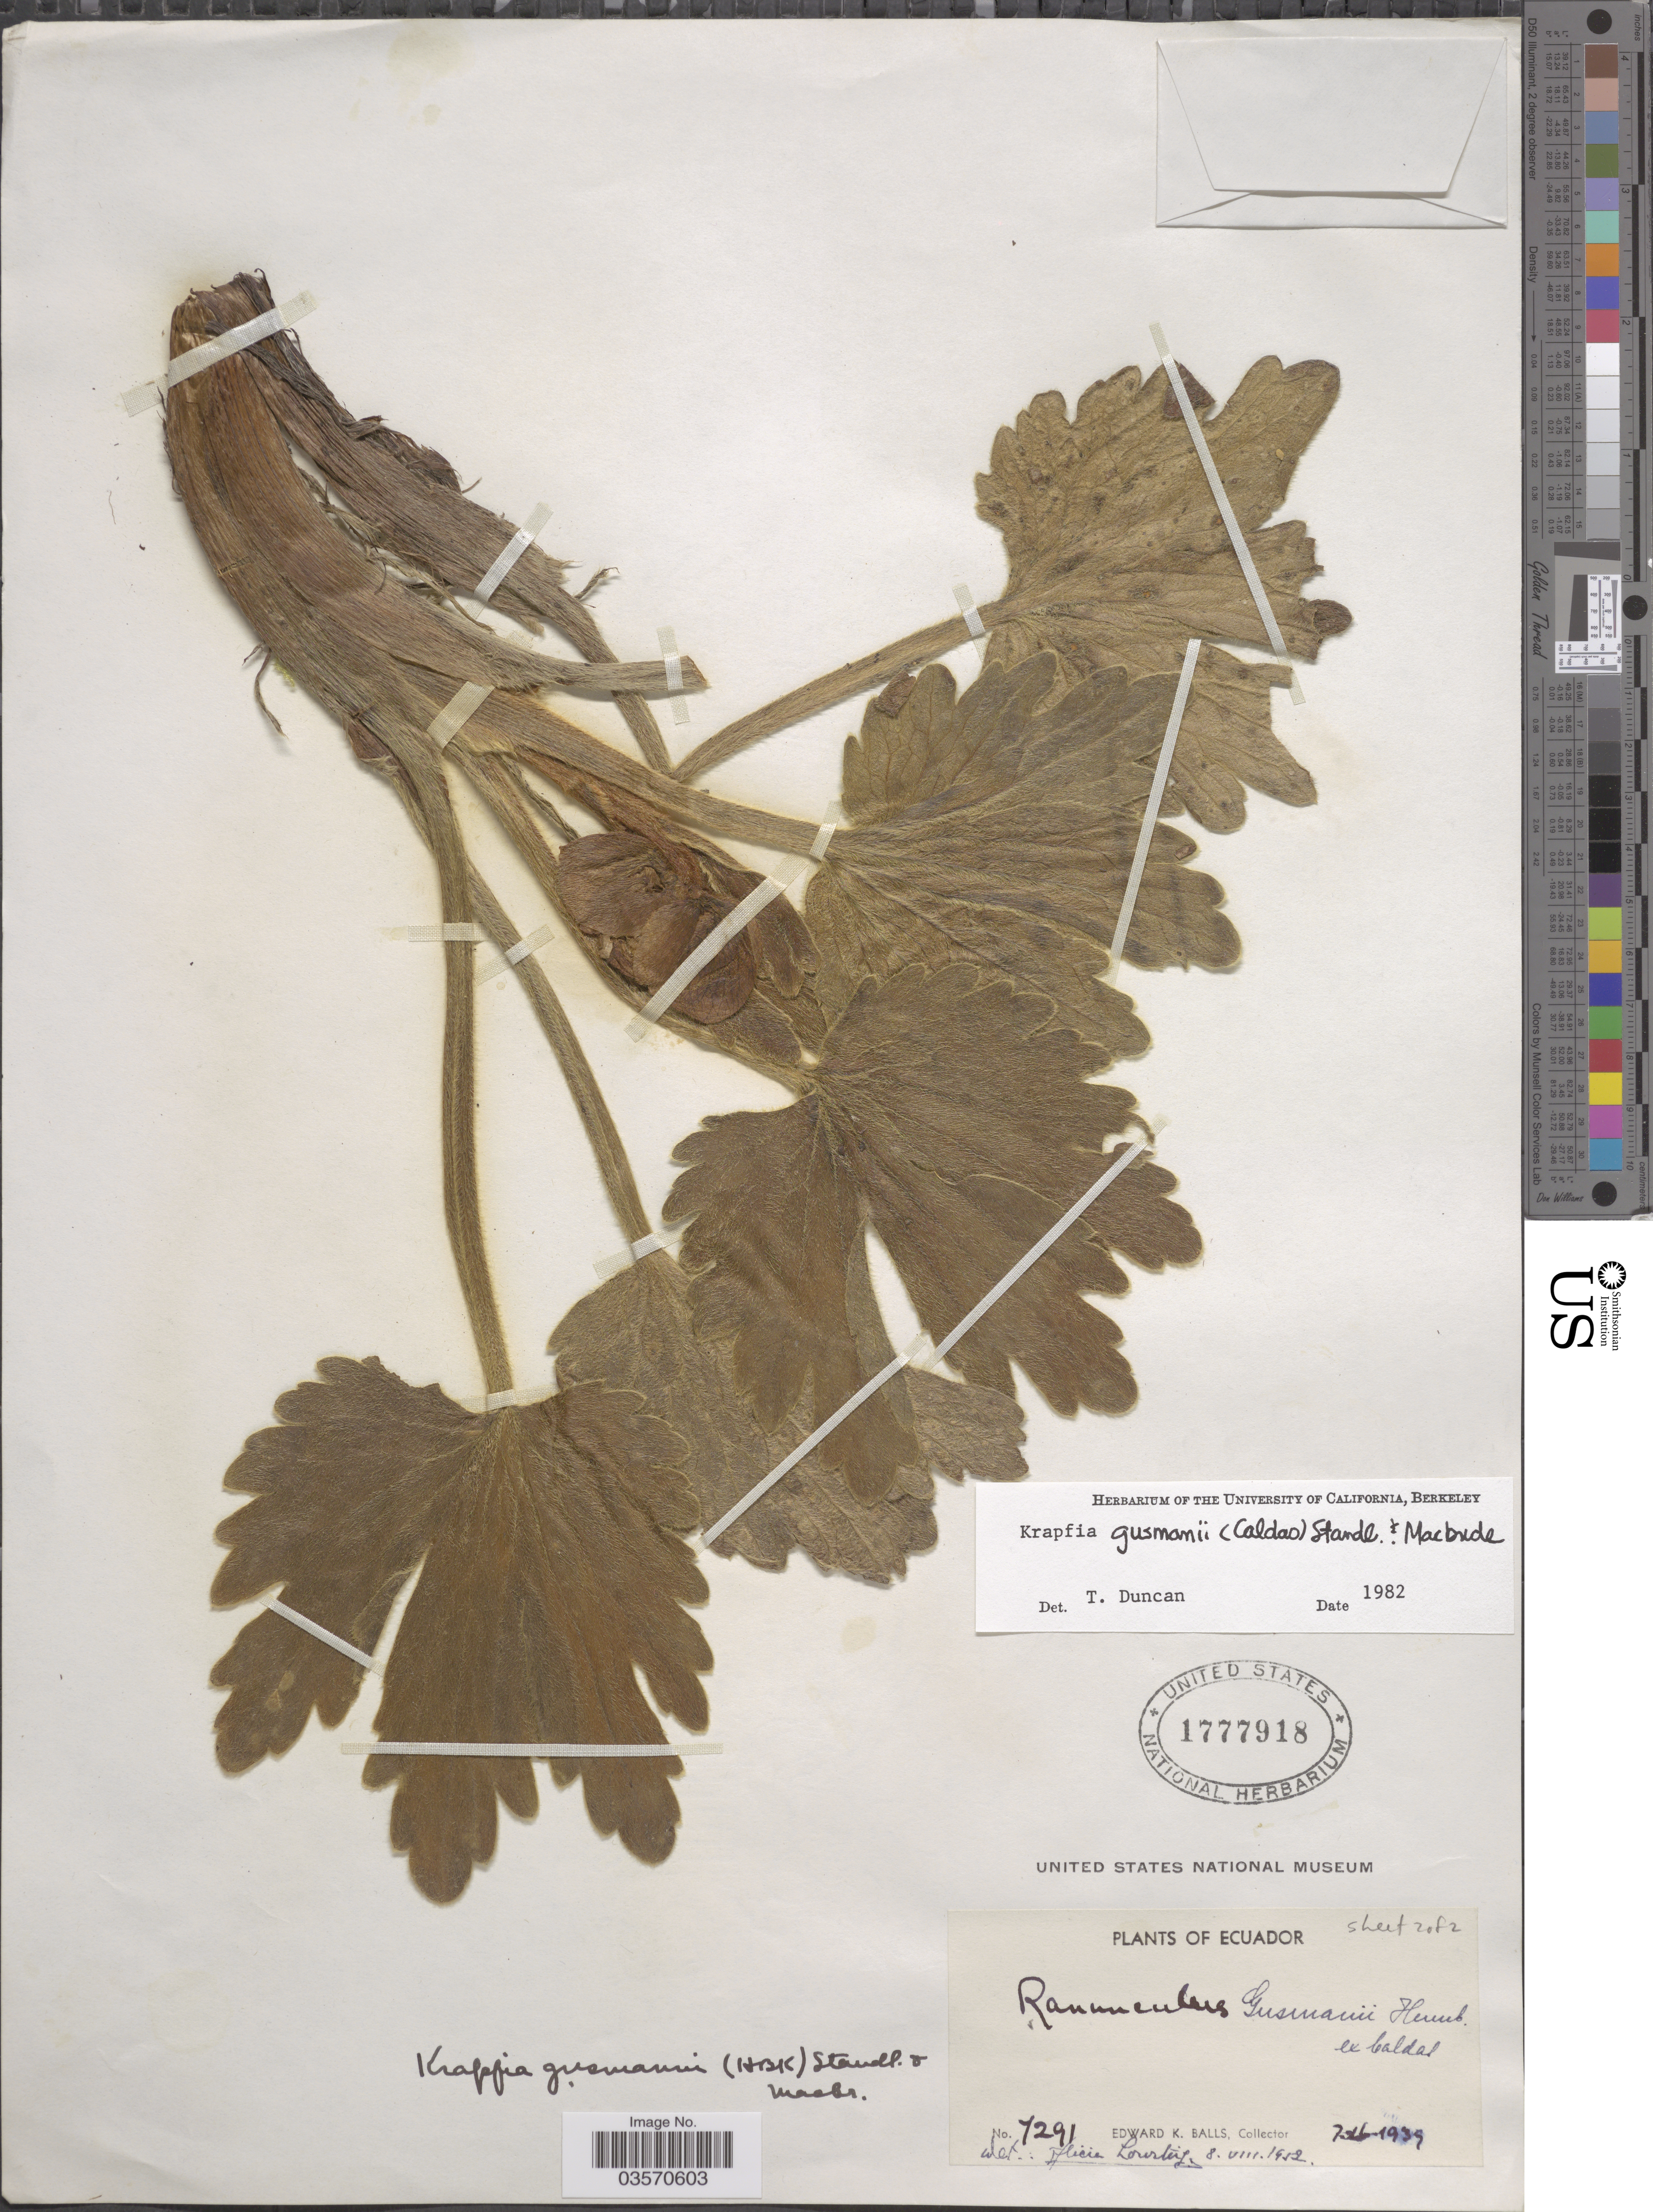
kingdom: Plantae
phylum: Tracheophyta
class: Magnoliopsida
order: Ranunculales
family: Ranunculaceae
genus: Krapfia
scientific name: Krapfia gusmannii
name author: (Humb. ex Caldas) Standl. & J.F. Macbr.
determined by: Duncan, T.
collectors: E. K. Balls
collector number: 7291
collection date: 1939-07-16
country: Ecuador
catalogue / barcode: US 1777918